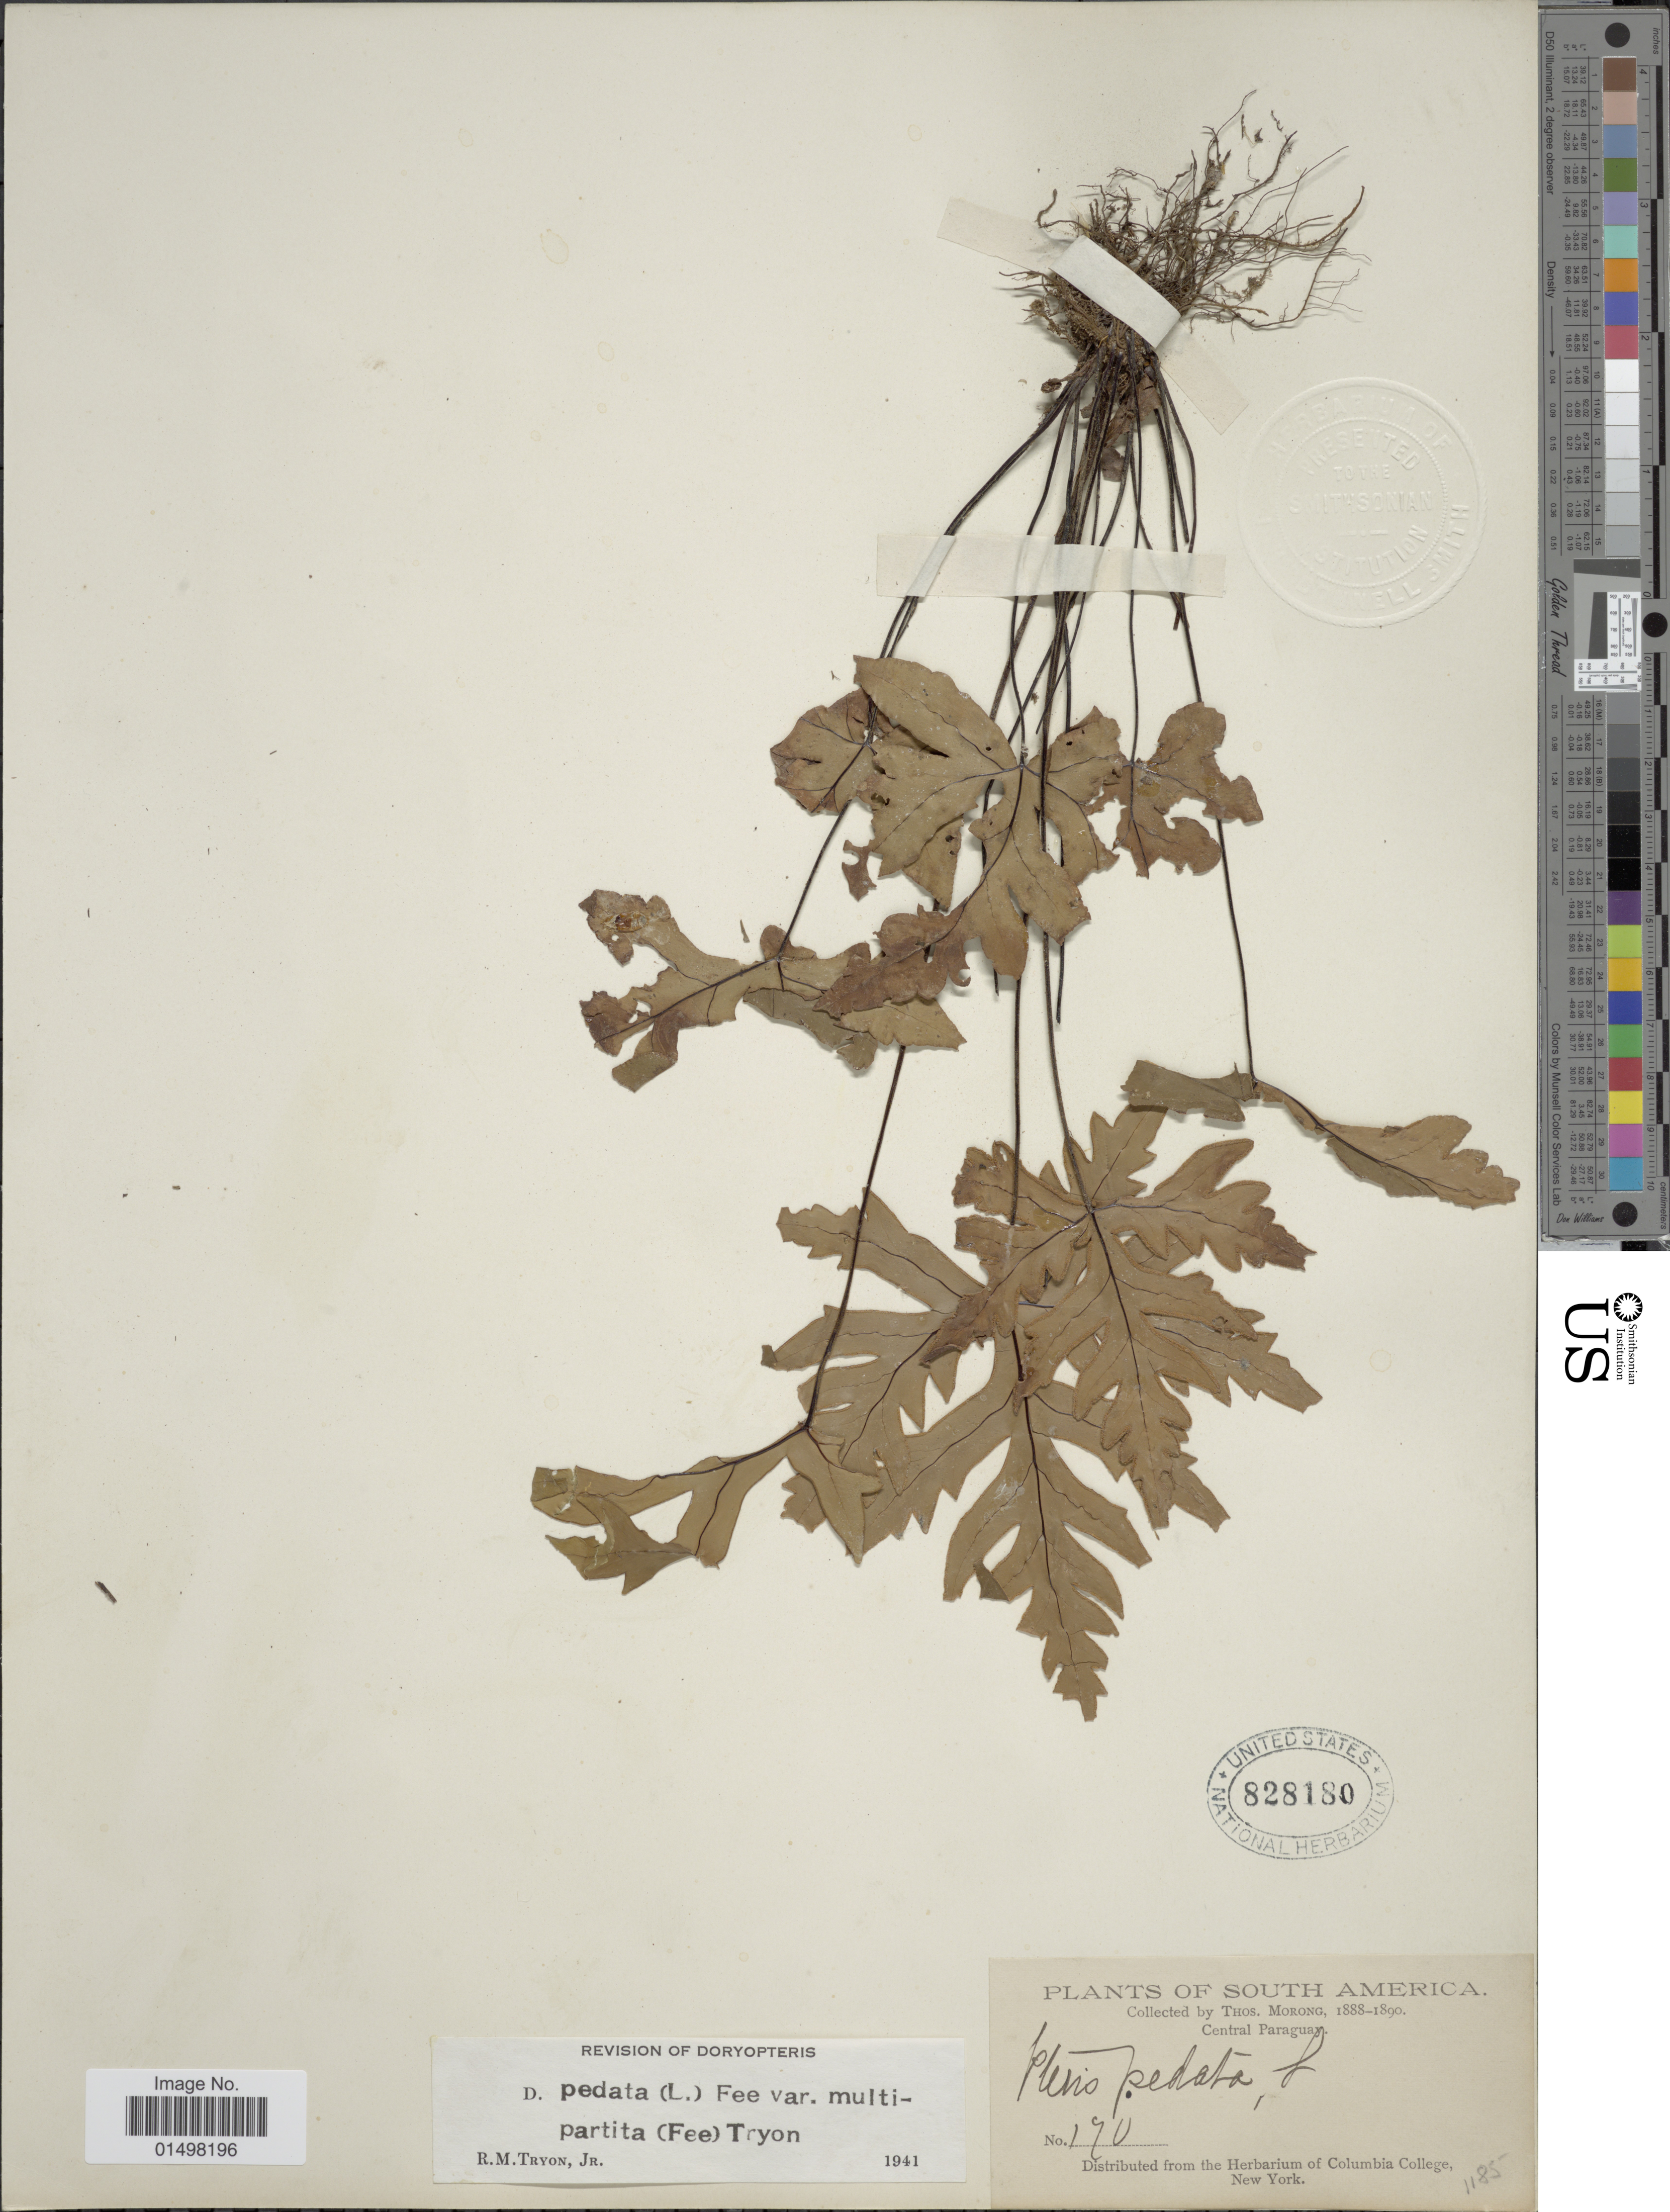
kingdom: Plantae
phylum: Tracheophyta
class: Polypodiopsida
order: Polypodiales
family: Pteridaceae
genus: Doryopteris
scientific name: Doryopteris pedata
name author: (L.) Fée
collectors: T. Morong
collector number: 170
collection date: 1888/1890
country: Paraguay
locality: Central Paraguay.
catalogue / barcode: US 828180